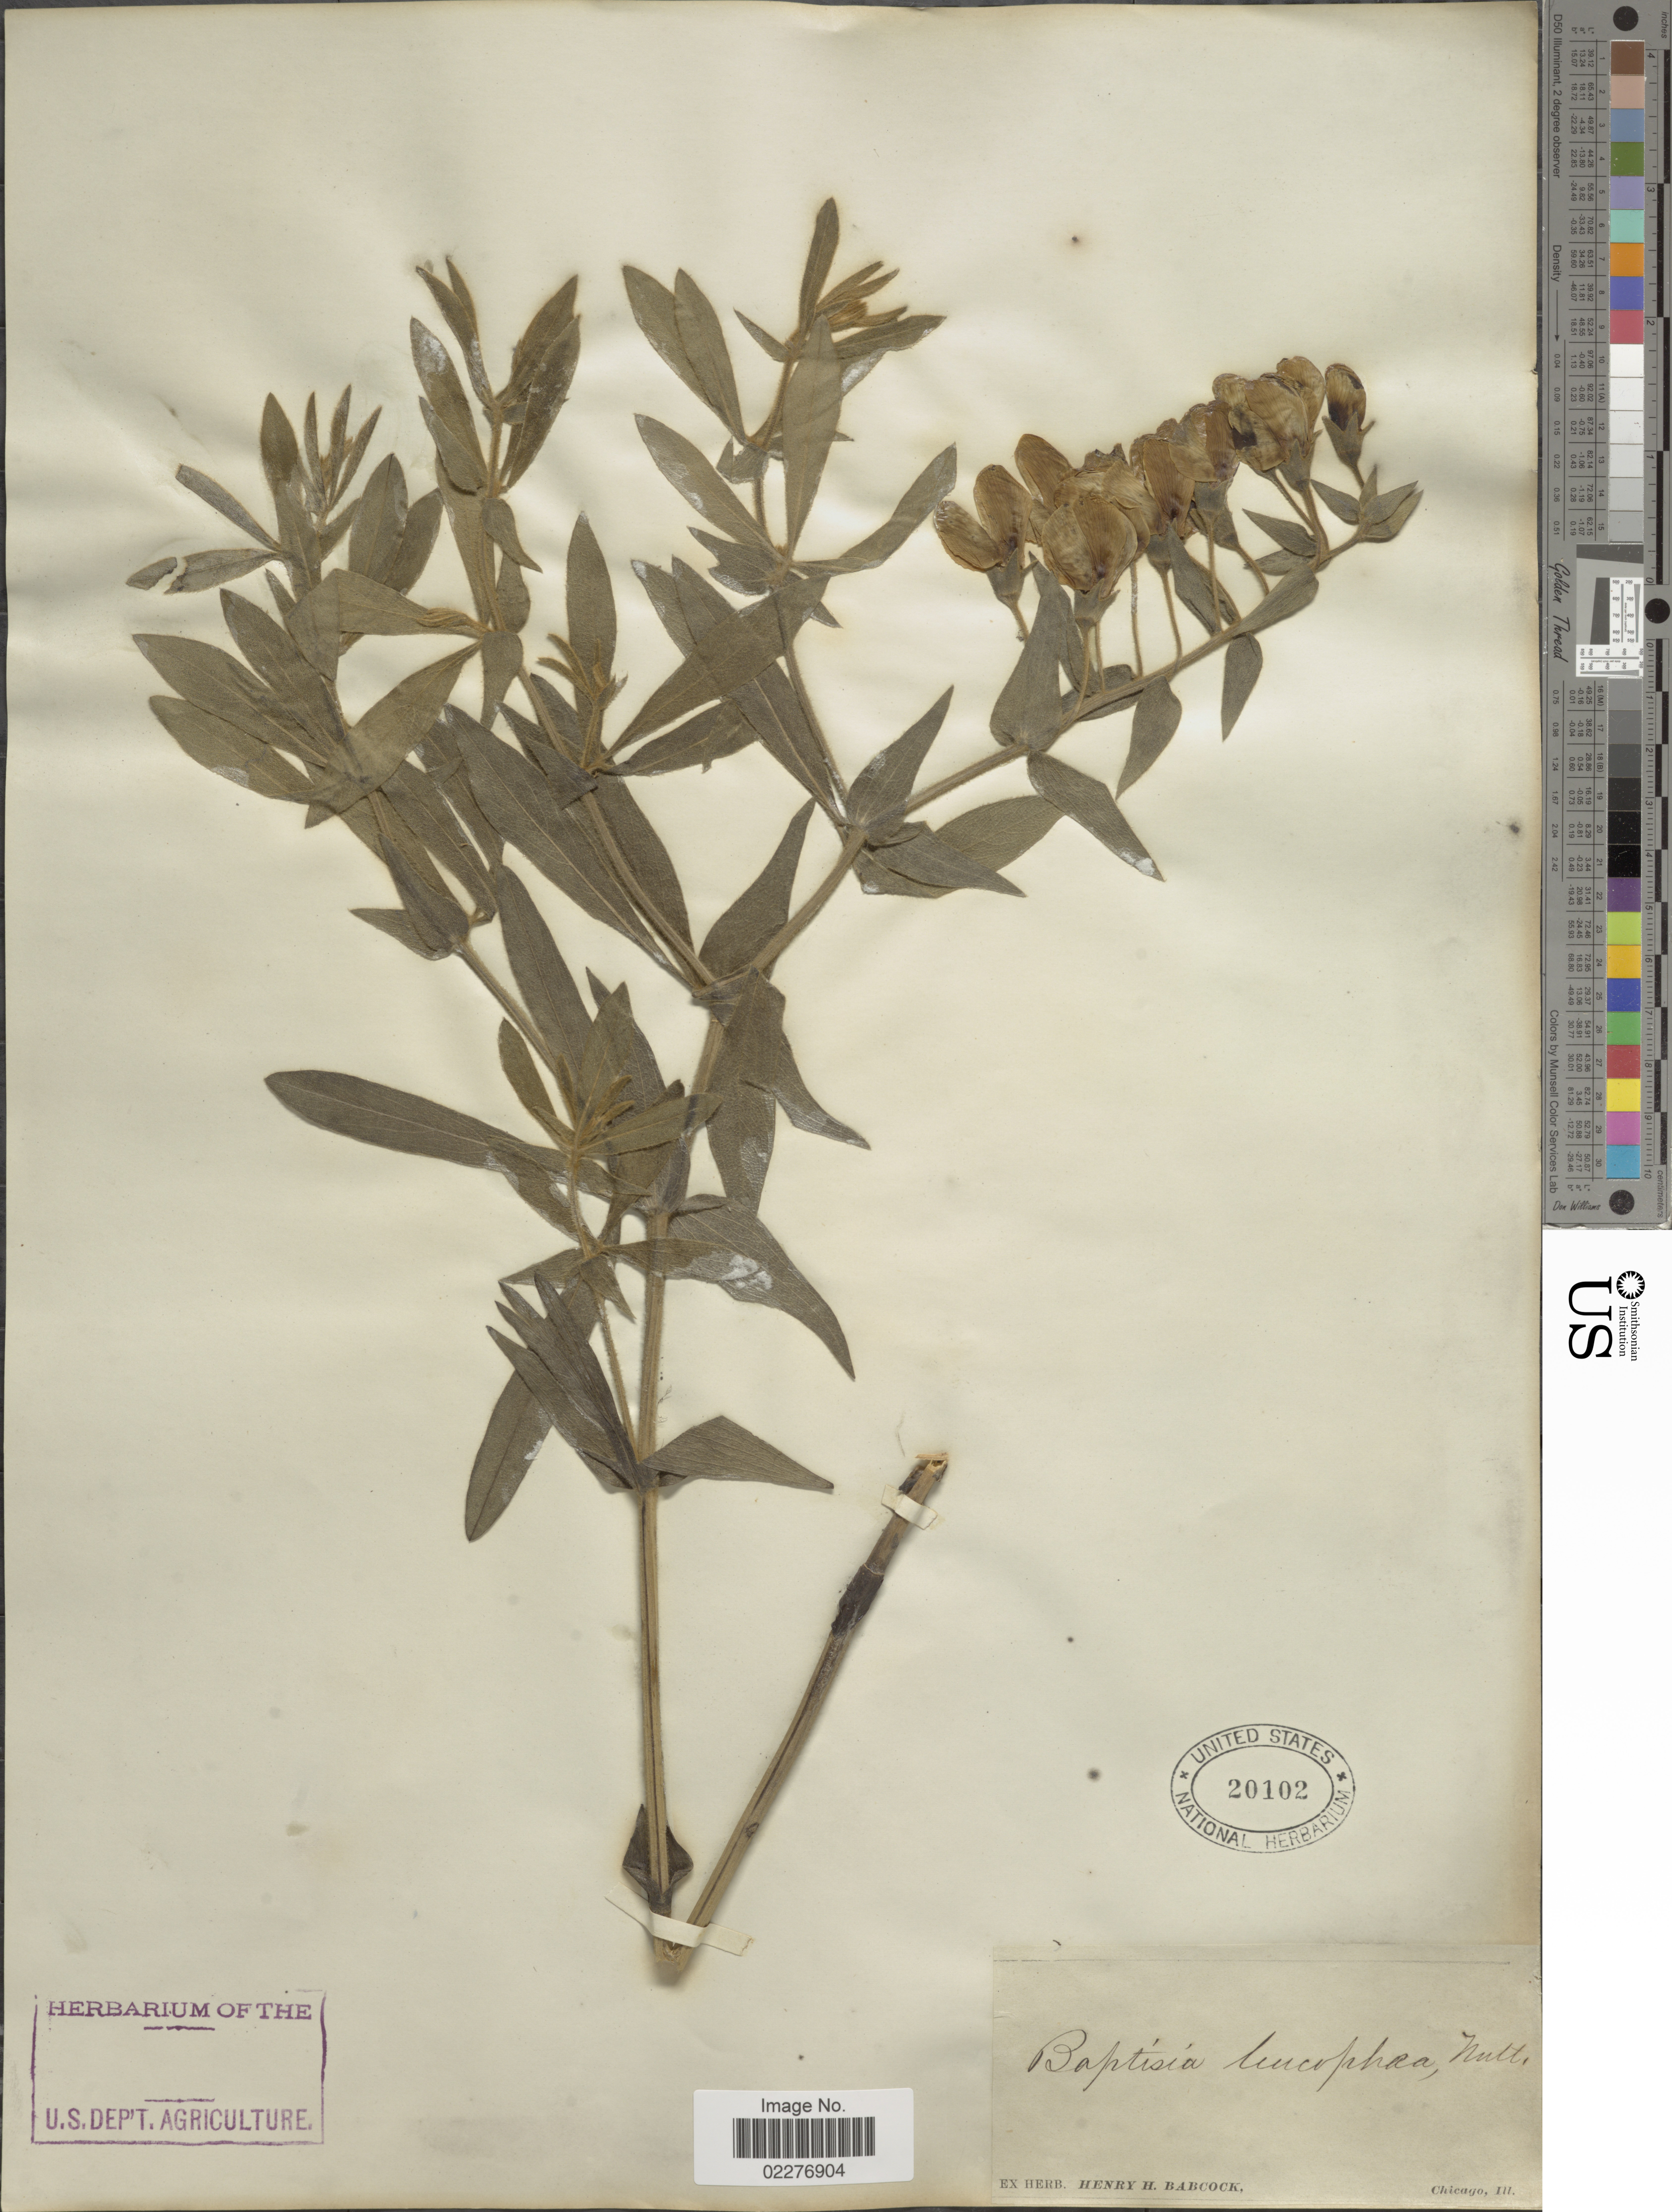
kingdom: Plantae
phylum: Tracheophyta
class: Magnoliopsida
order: Fabales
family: Fabaceae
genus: Baptisia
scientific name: Baptisia leucophaea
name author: Nutt.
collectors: ex herb. Henry Homes Babcock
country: United States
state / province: Illinois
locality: Chicago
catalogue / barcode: US 20102